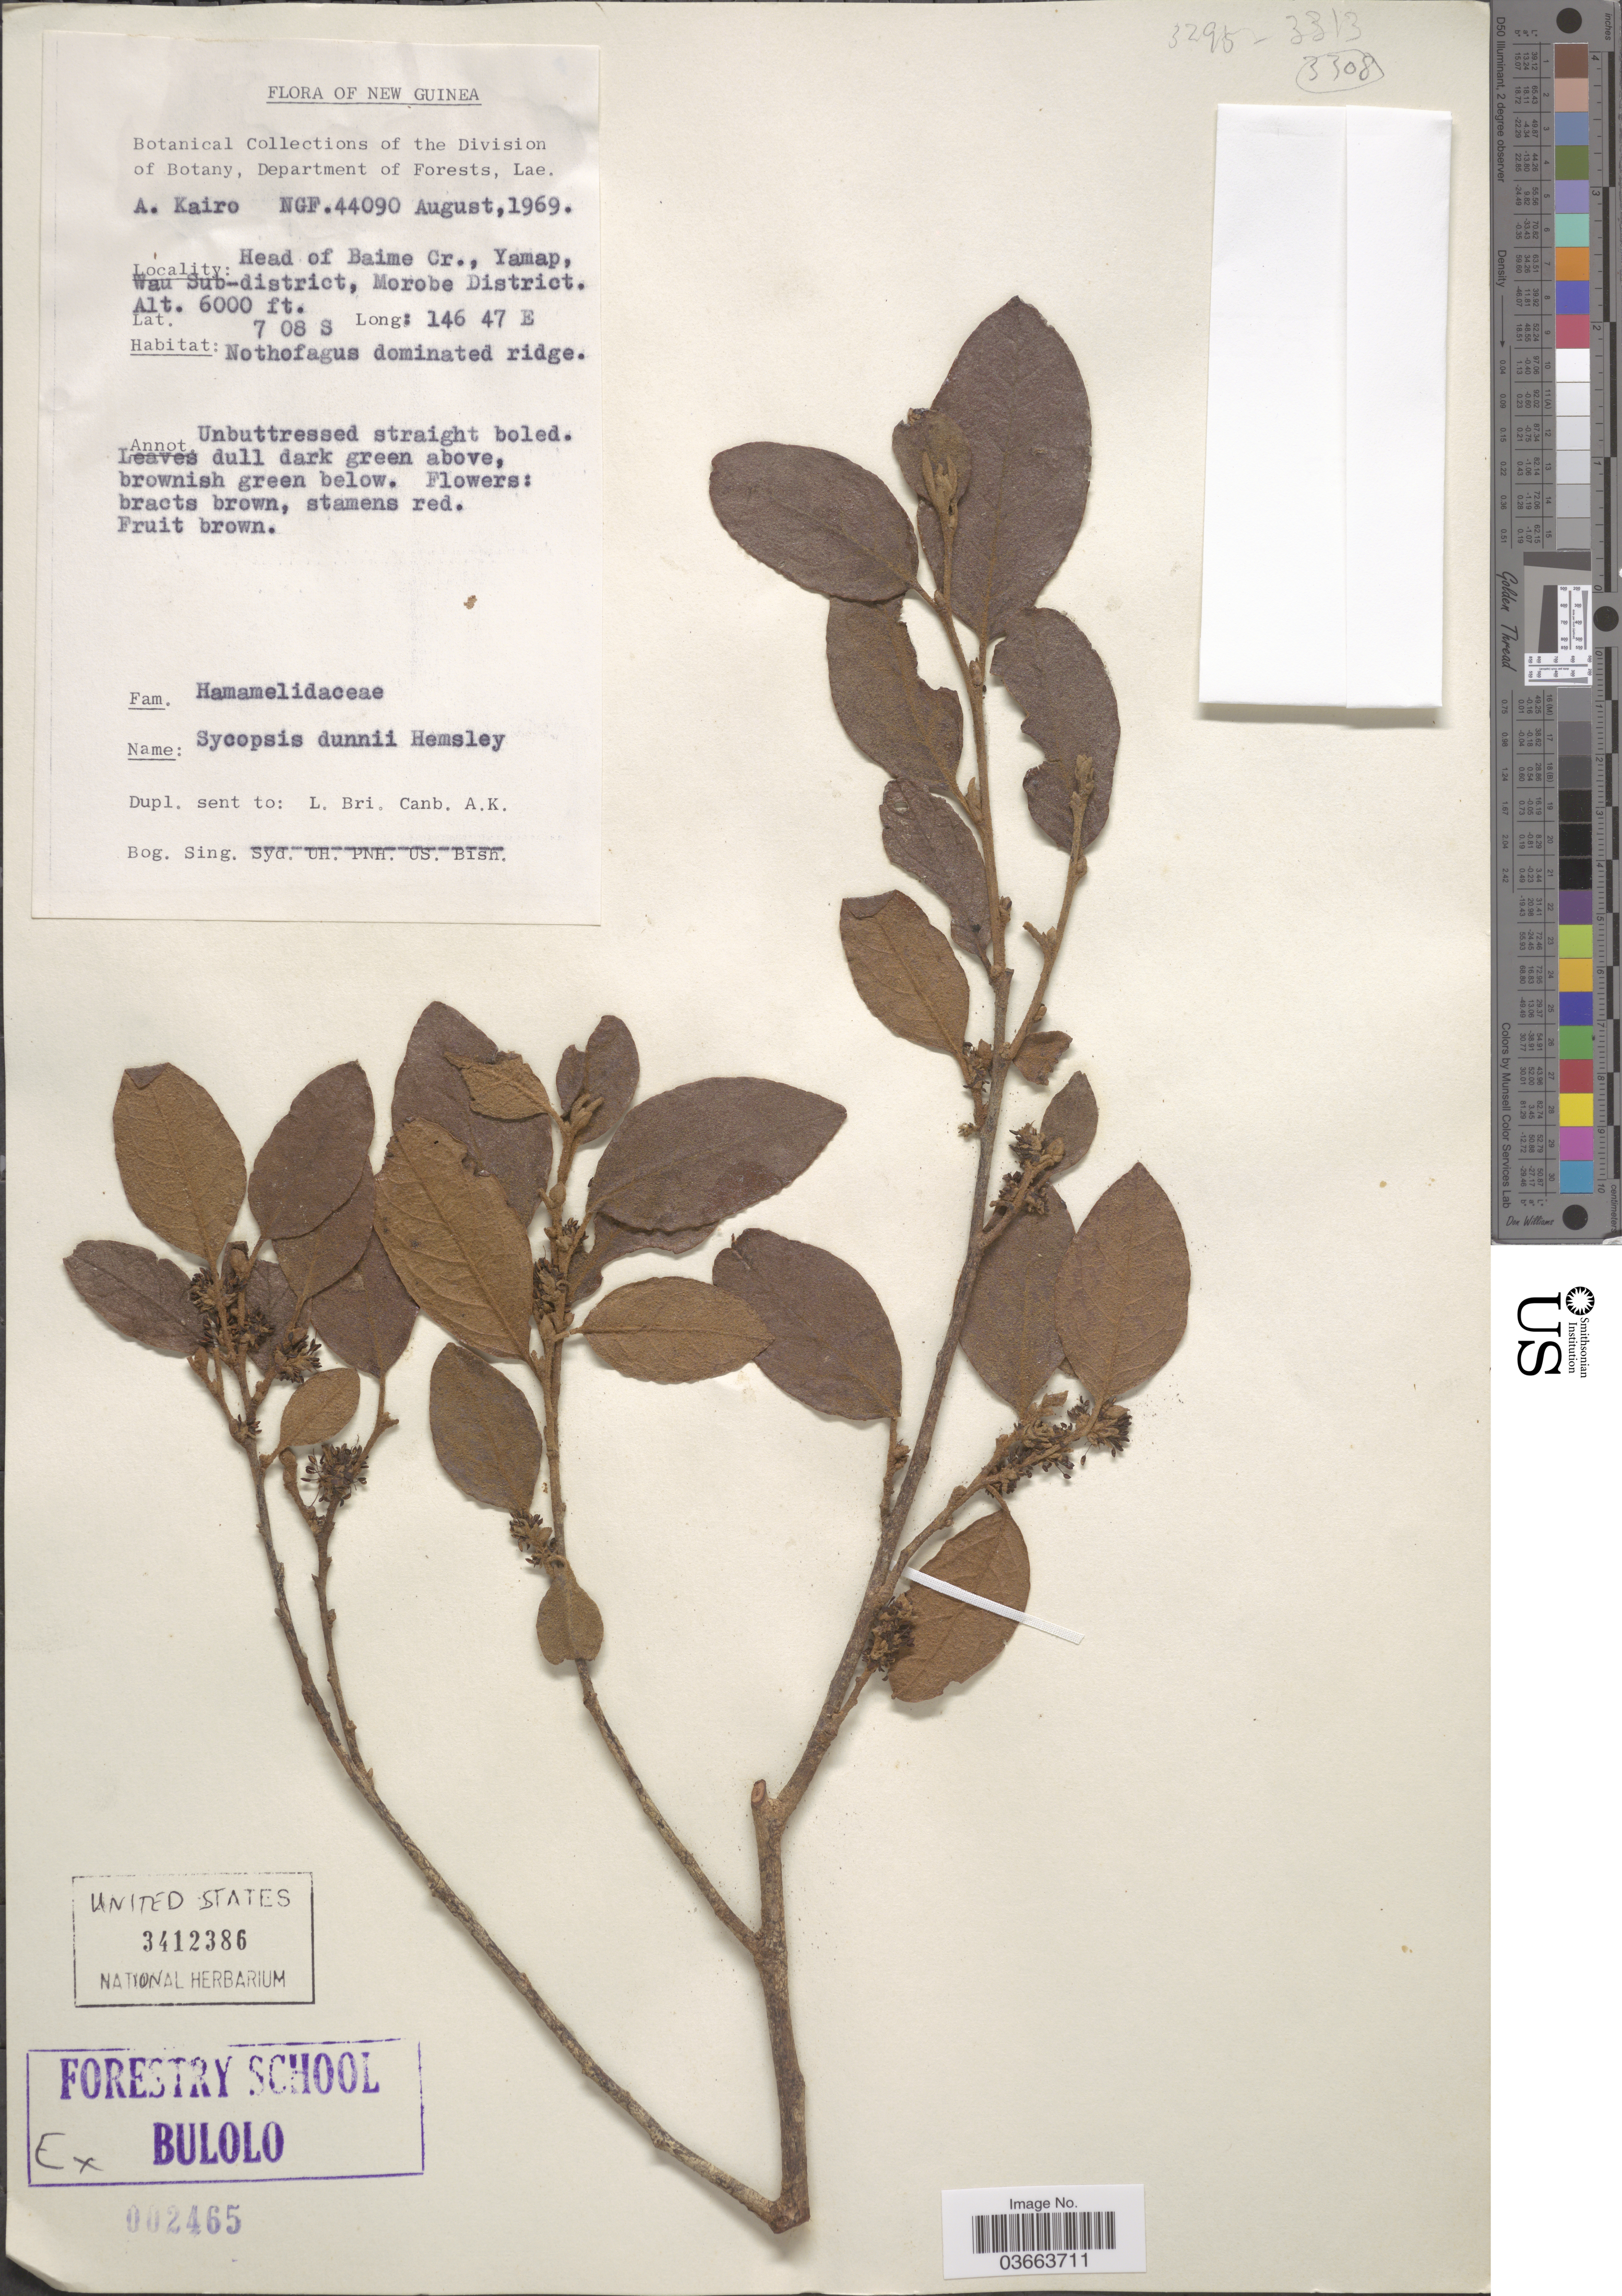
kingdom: Plantae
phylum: Tracheophyta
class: Magnoliopsida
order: Saxifragales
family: Hamamelidaceae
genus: Distyliopsis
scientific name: Distyliopsis lanata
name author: N.A. Brummitt & Utteridge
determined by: Strong, Mark T., (BOT), Smithsonian Institution - National Museum of Natural History (UNITED STATES)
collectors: A. Kairo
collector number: NGF 44090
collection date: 1969-08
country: Papua New Guinea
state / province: Morobe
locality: New Guinea. Head of Baime Cr., Yamap, Wau Sub-district, Morobe District.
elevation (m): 1829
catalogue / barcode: US 3412386